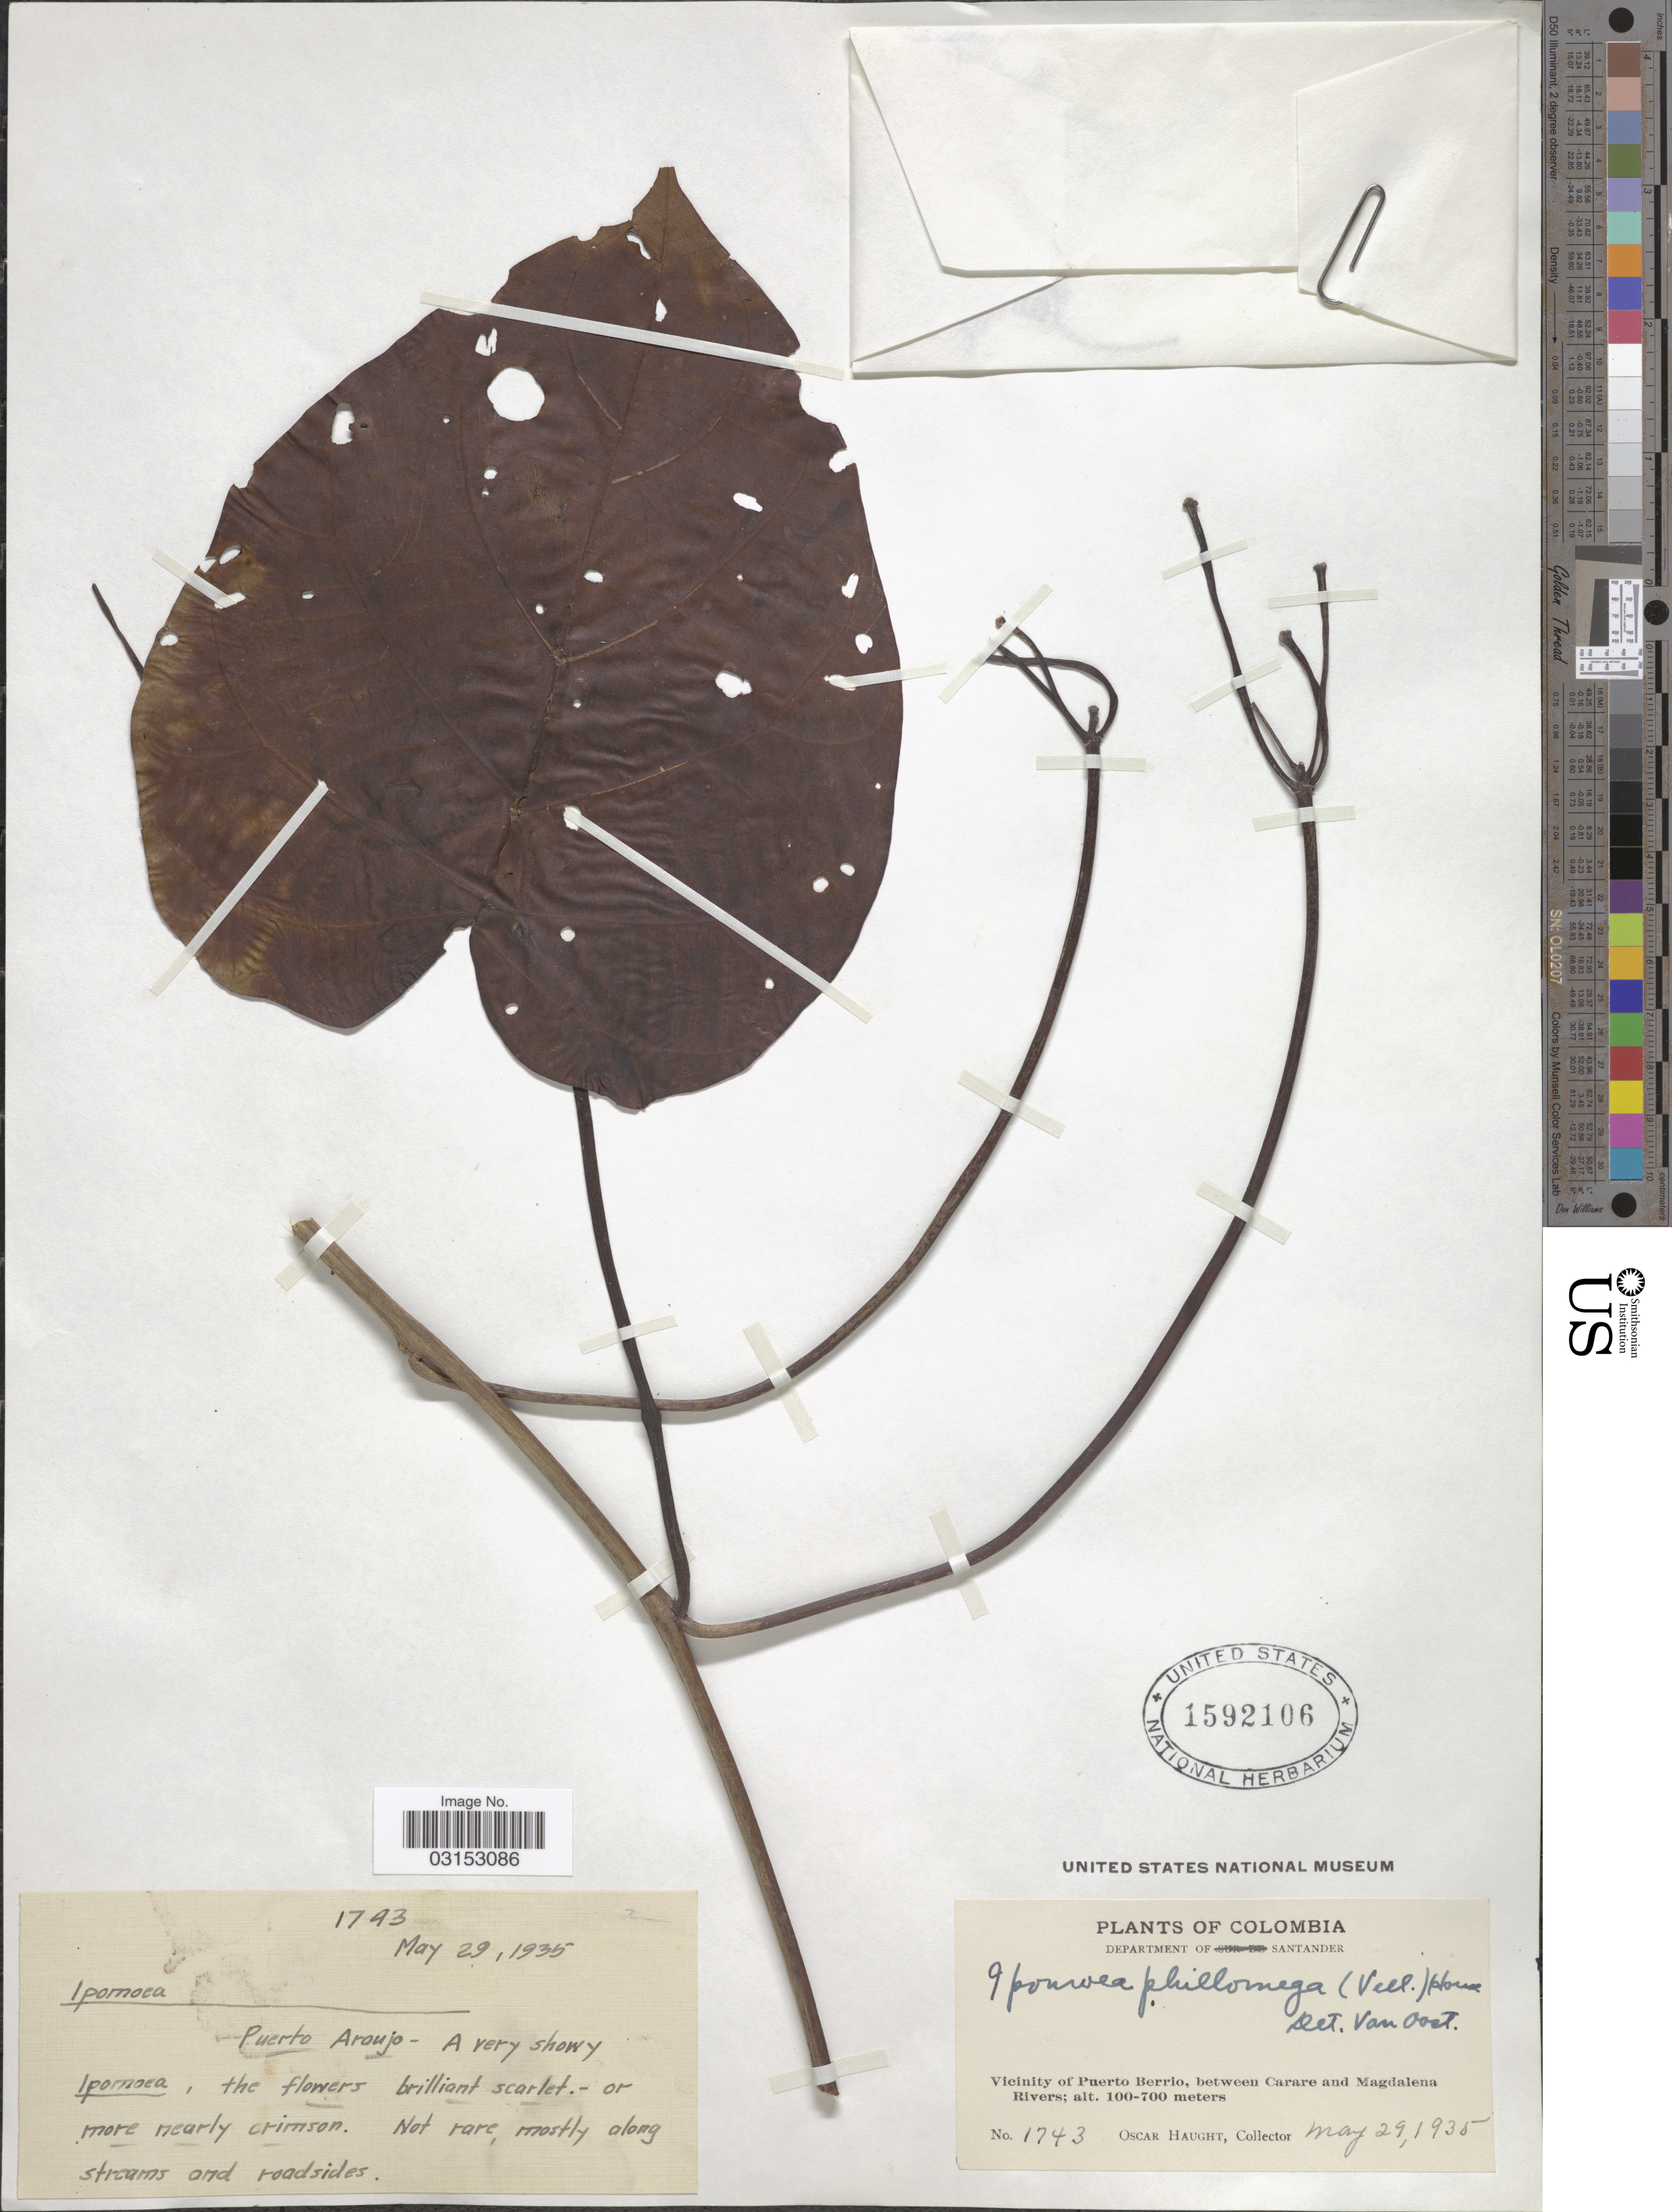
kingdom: Plantae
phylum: Tracheophyta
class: Magnoliopsida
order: Solanales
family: Convolvulaceae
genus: Ipomoea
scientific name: Ipomoea pterodes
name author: Choisy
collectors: O. L. Haught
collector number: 1743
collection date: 1935-05-29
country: Colombia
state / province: Santander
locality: Department of Santander, Vicinity of Puerto Berrio, between Carare and Magdalena Rivers. Puerto Araujo.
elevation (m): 100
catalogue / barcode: US 1592106